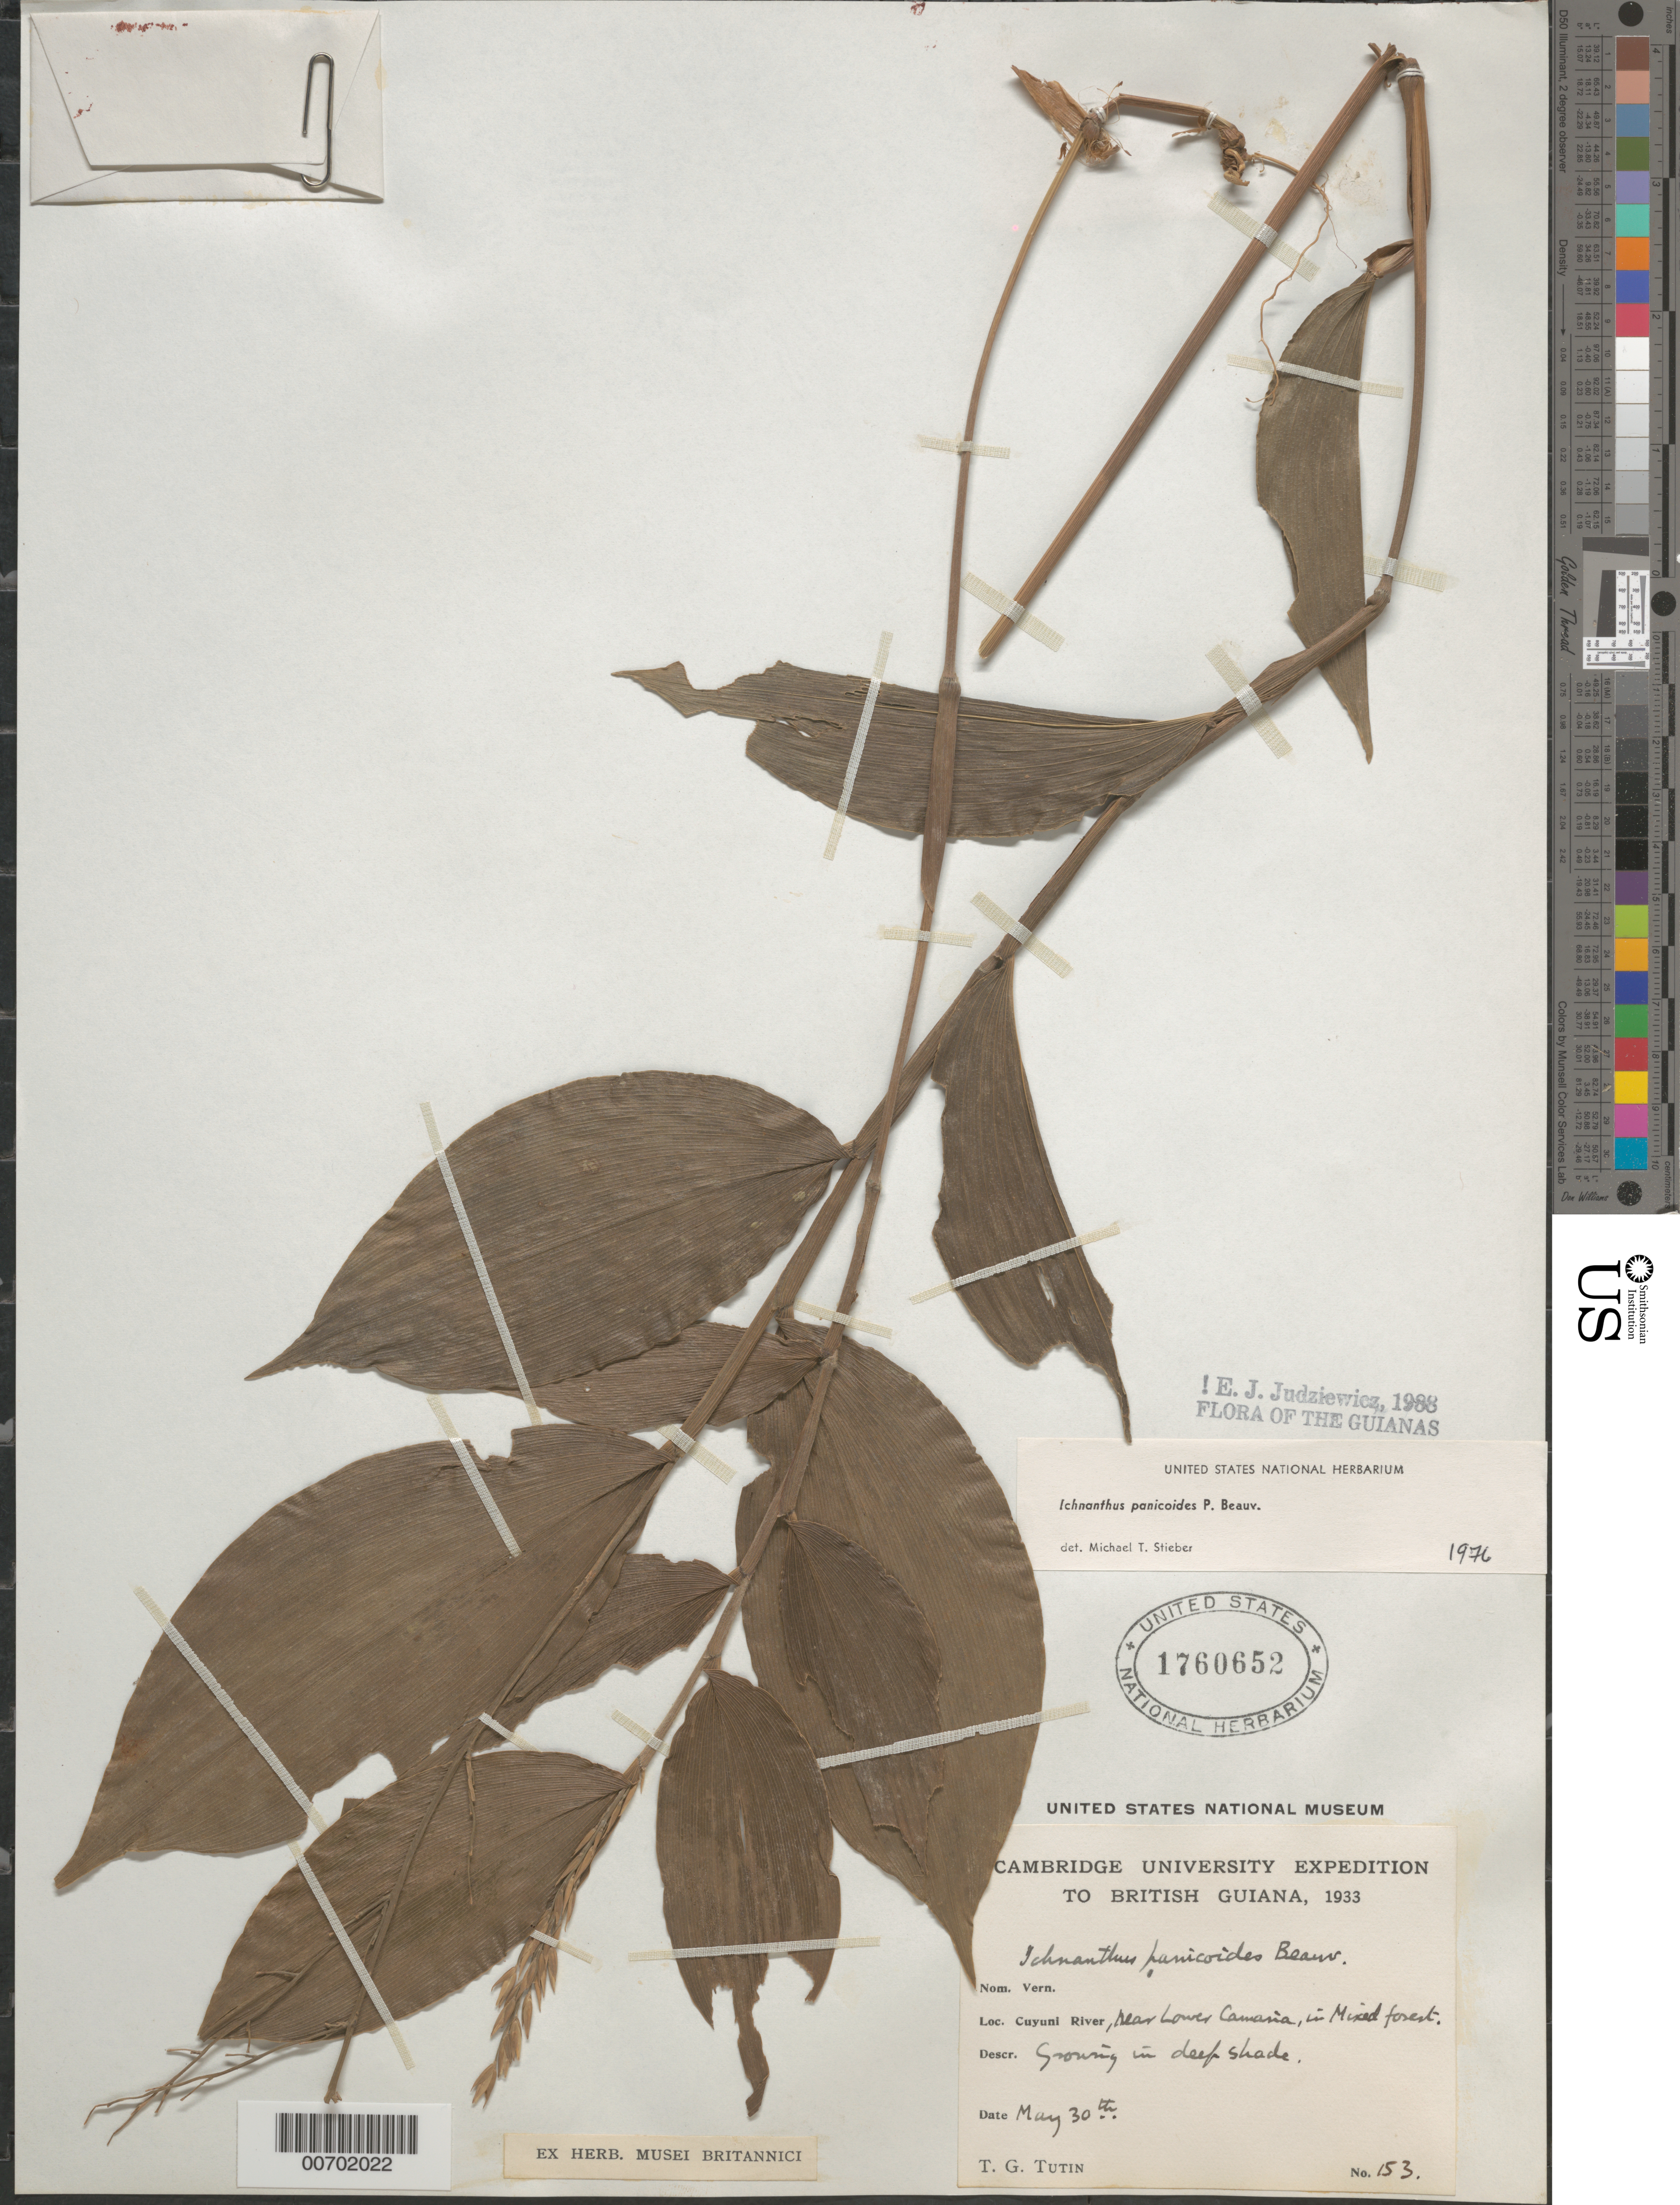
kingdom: Plantae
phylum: Tracheophyta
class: Liliopsida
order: Poales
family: Poaceae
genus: Ichnanthus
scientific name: Ichnanthus panicoides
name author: P. Beauv.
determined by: Stieber, M. T.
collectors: T. G. Tutin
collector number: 153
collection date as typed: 30-May-33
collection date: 1933-05-30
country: Guyana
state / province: Cuyuni-Mazaruni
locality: Lower Camaria, near, Cuyuni R.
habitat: Mixed forest; growing in deep shade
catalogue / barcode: US 1760652